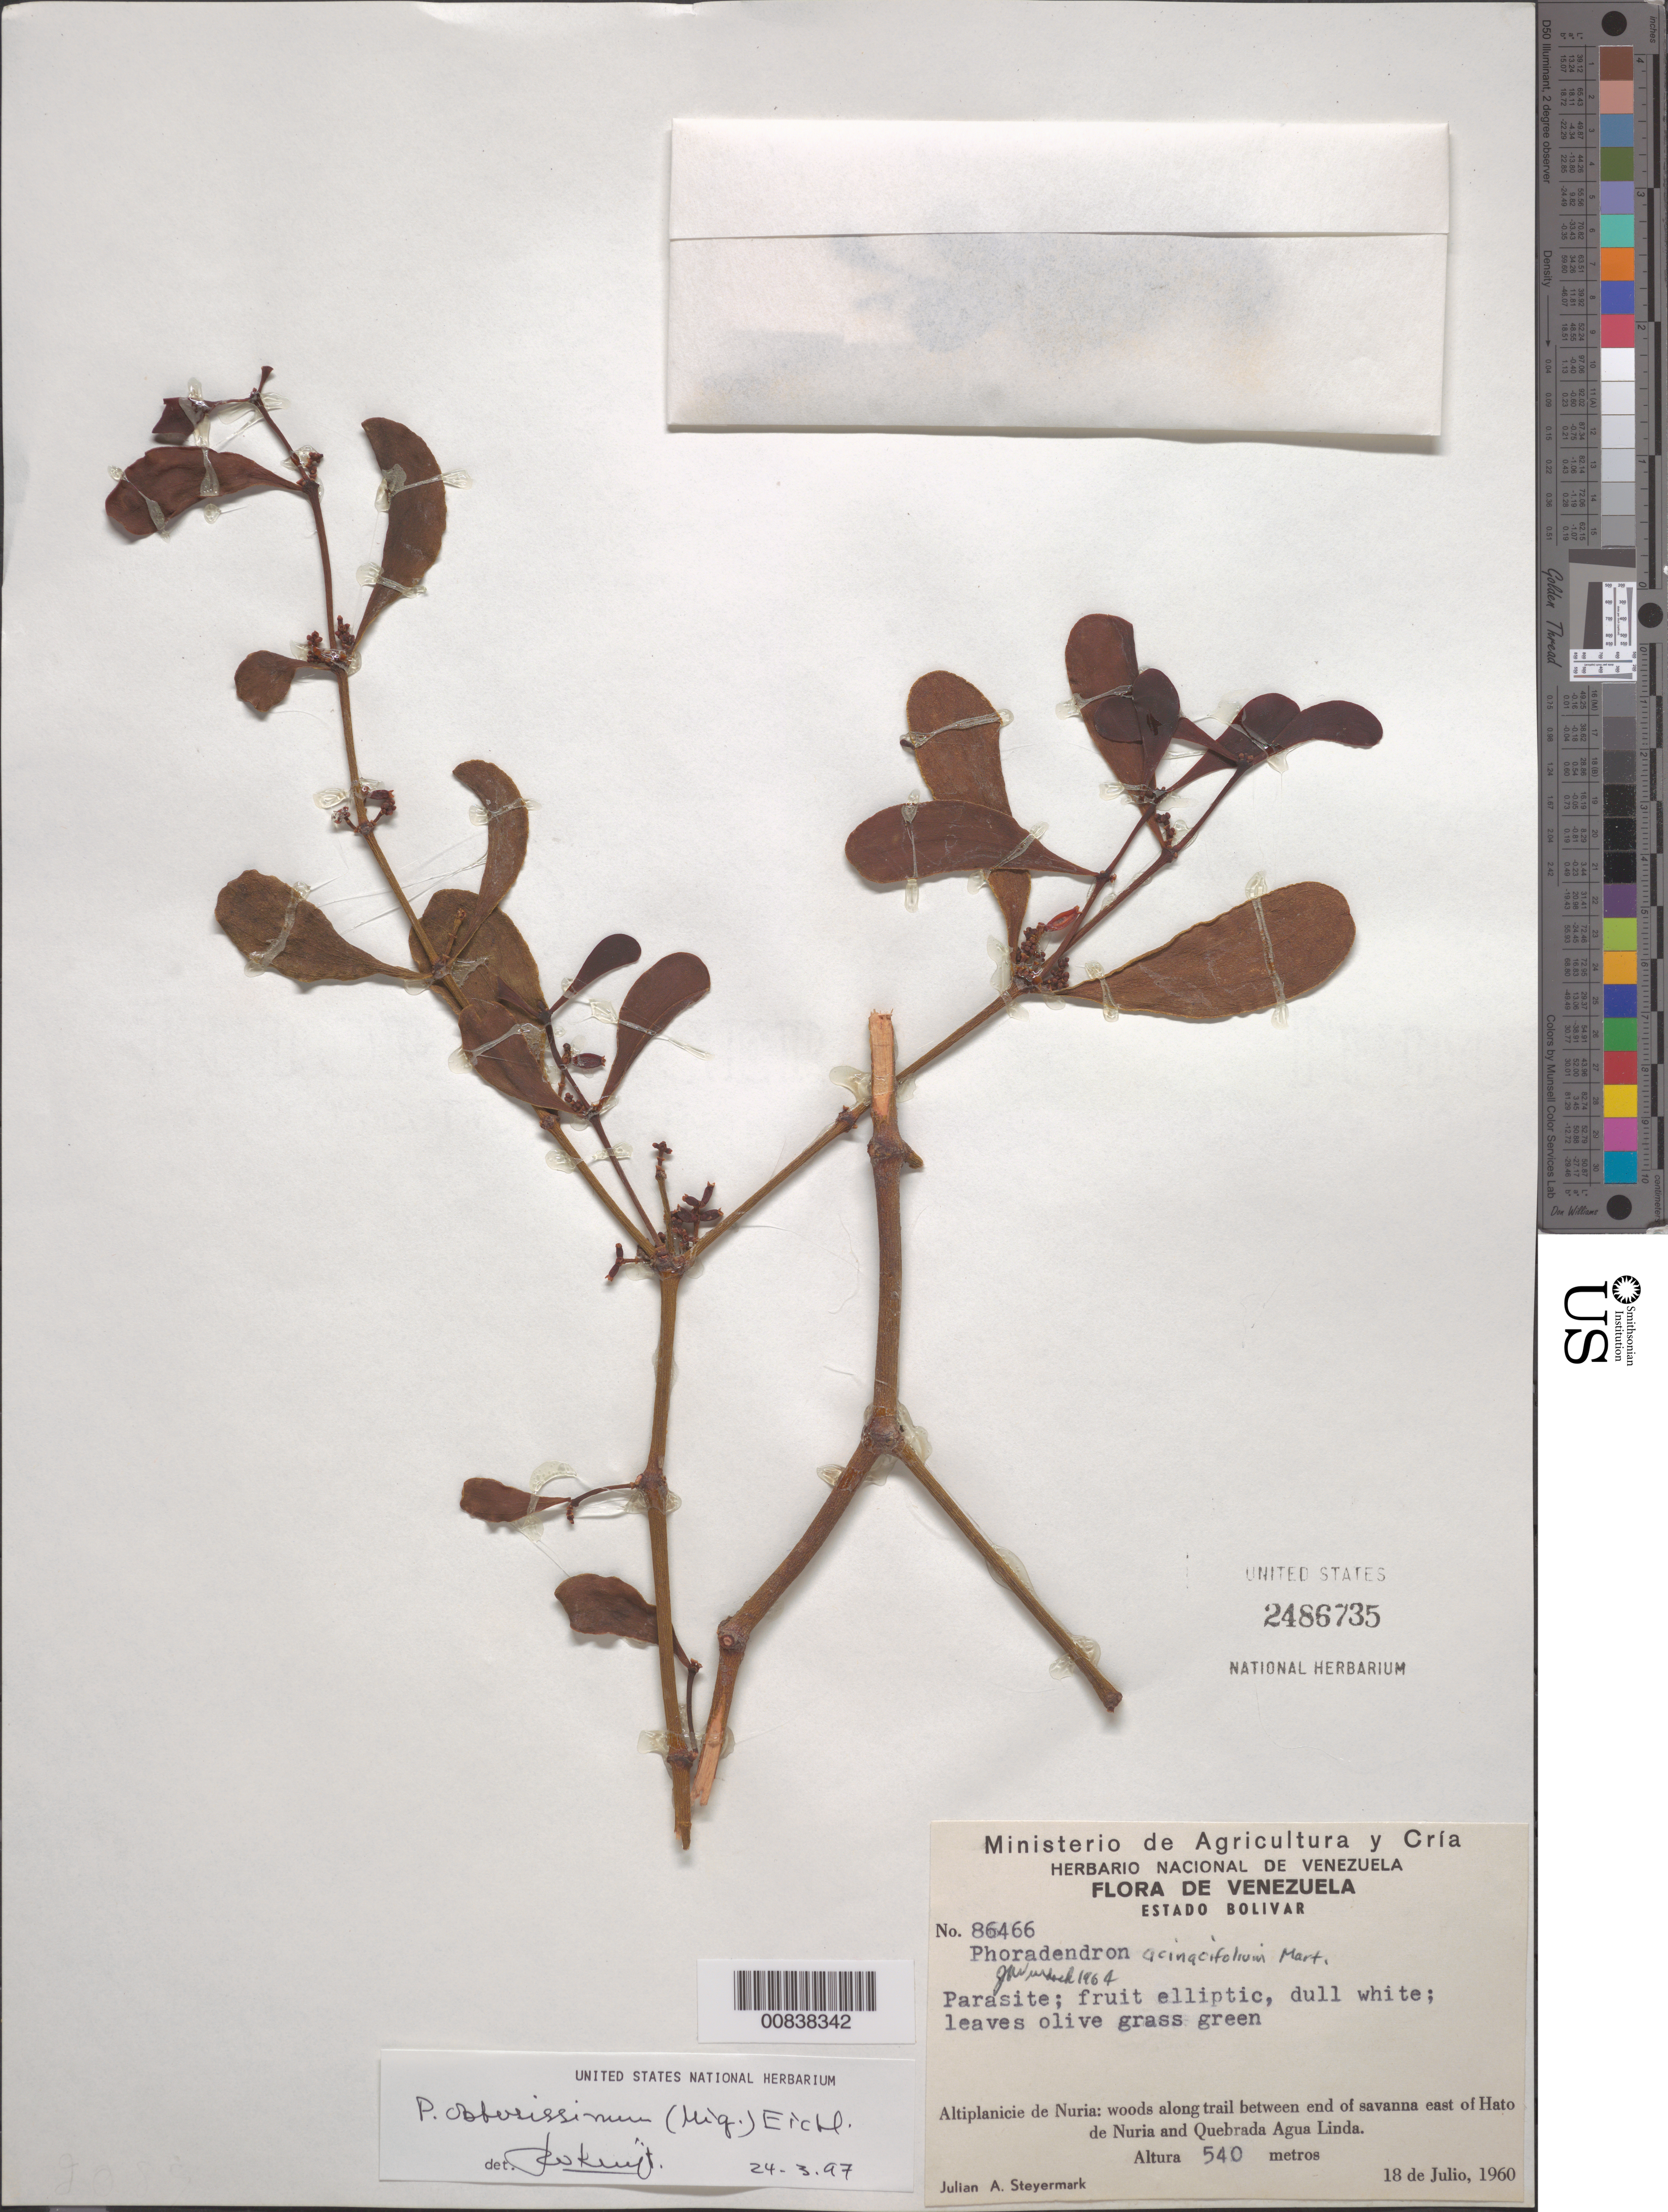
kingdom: Plantae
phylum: Tracheophyta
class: Magnoliopsida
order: Santalales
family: Viscaceae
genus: Phoradendron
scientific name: Phoradendron obtusissimum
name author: (Miq.) Eichler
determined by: Kuijt, Job, (CANADA)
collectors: J. Steyermark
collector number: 86466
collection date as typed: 18-Jul-60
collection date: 1960-07-18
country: Venezuela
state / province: Bolívar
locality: Altiplanicie de Nuria, E of Hato de Nuria and quebrada Agua Linda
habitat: Woods along trail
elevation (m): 540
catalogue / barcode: US 2486735